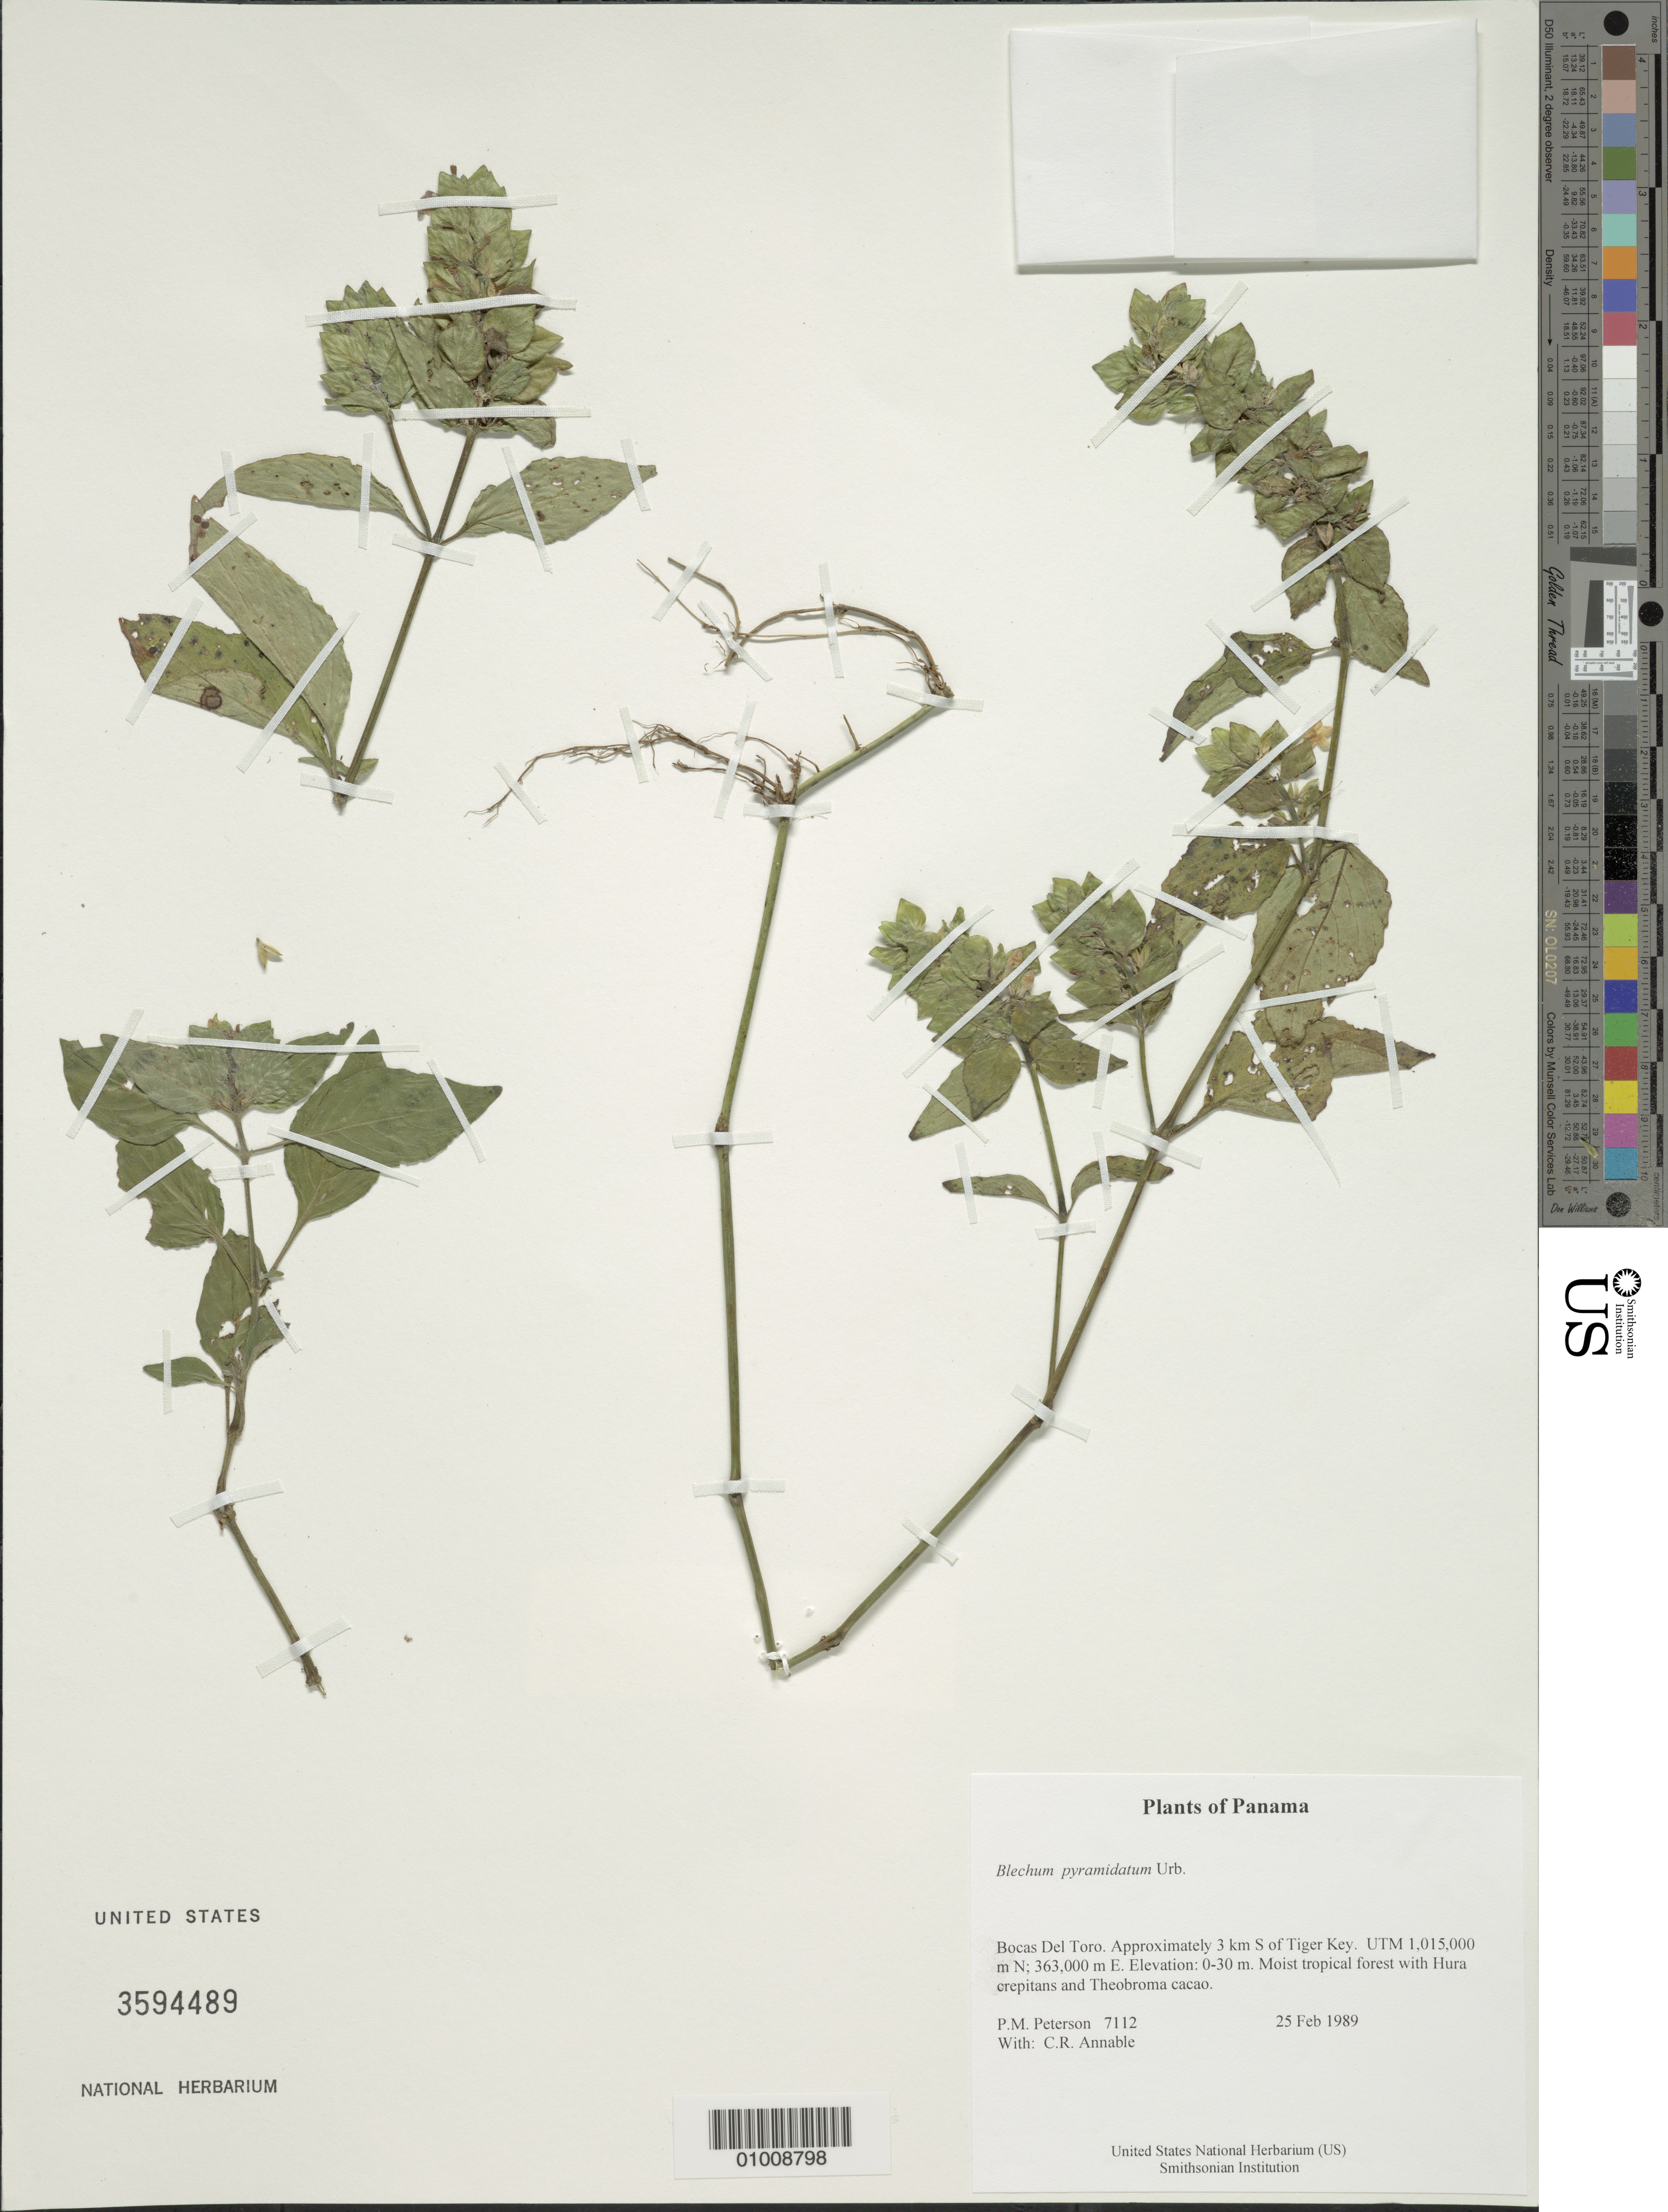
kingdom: Plantae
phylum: Tracheophyta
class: Magnoliopsida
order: Lamiales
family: Acanthaceae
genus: Blechum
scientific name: Blechum pyramidatum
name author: (Lam.) Urb.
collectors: P. M. Peterson & C. R. Annable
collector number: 07112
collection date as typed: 25 Feb 1989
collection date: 1989-02-25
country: Panama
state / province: Bocas del Toro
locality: Approximately 3 km S of Tiger Key. UTM 1,015,000 m N; 363,000 m E.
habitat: Moist tropical forest with Hura crepitans and Theobroma cacao.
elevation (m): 0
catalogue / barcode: US 3594489